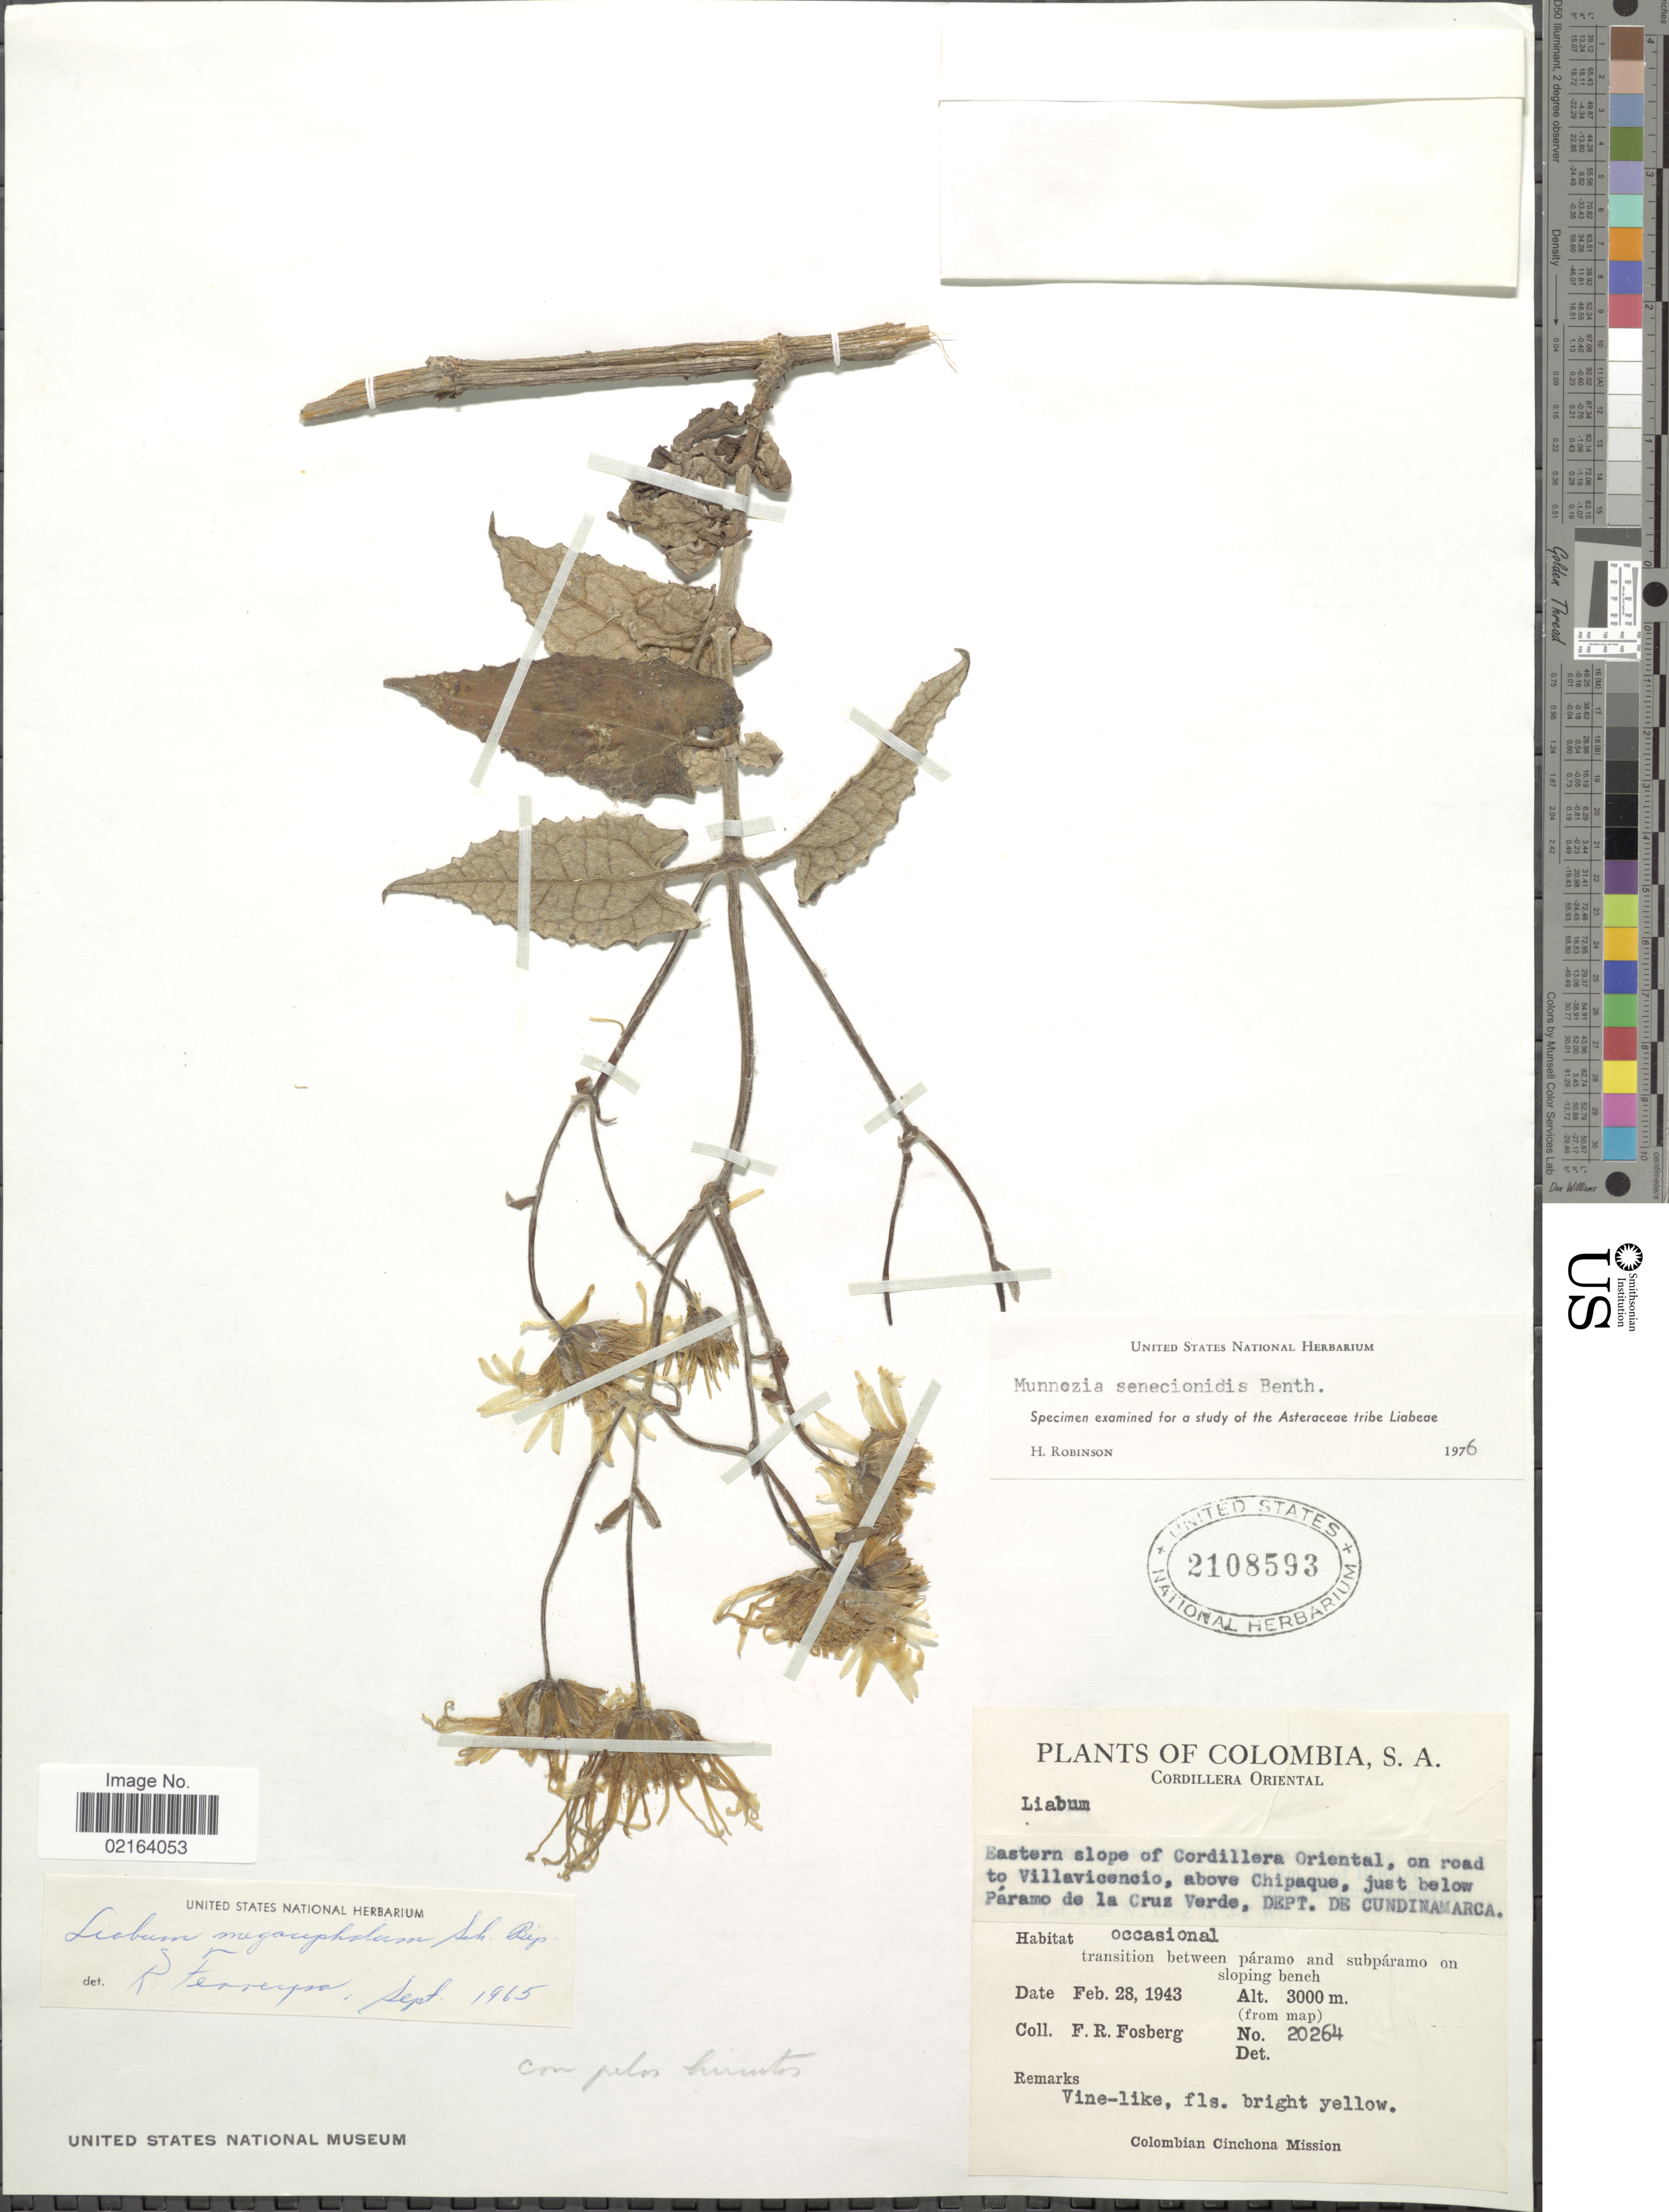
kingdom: Plantae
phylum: Tracheophyta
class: Magnoliopsida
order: Asterales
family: Asteraceae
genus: Munnozia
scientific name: Munnozia senecionidis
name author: Benth.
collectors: F. R. Fosberg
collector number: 20264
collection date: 1943-02-28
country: Colombia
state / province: Cundinamarca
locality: Cordillera Oriental, Eastern slope of Cordillera Oriental, on road to Villavicencio, above Chipaque, just below Paramo de la Cruz Verde, Dept. de Cundinamarca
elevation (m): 3000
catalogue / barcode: US 2108593